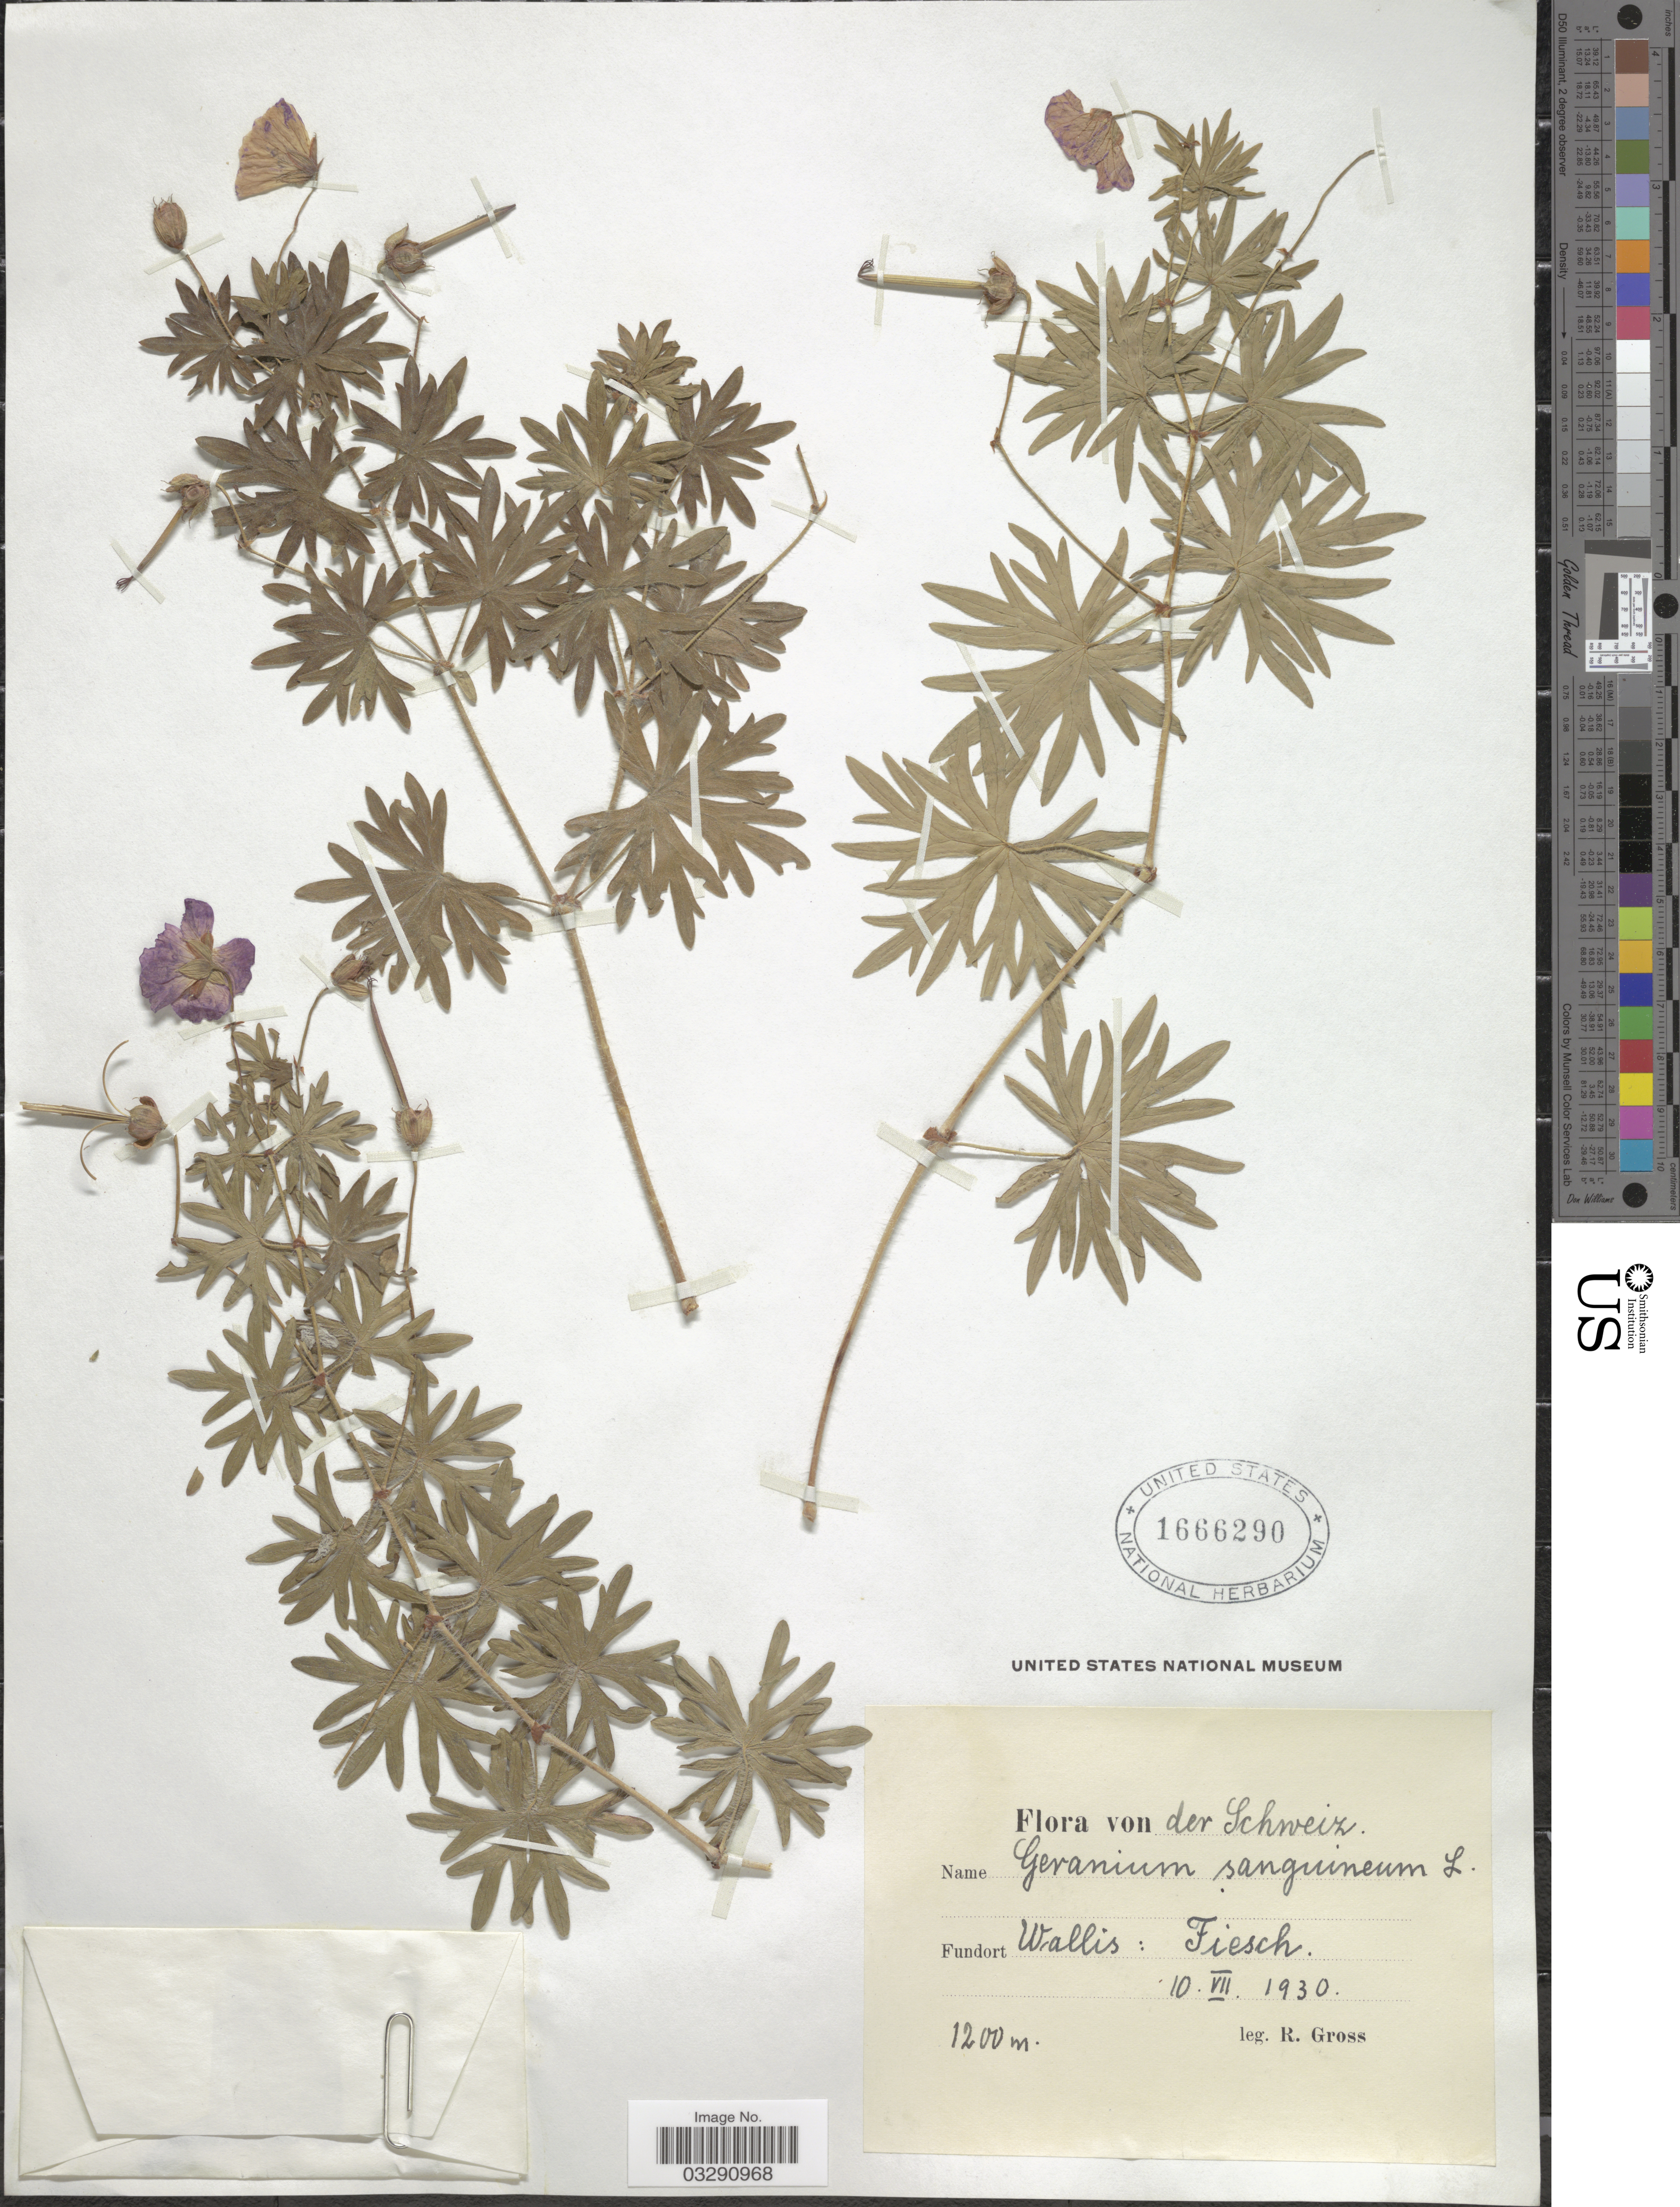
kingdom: Plantae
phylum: Tracheophyta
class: Magnoliopsida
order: Geraniales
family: Geraniaceae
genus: Geranium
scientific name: Geranium sanguineum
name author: L.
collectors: R. Gross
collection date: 1930-07-10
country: Switzerland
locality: Der Schweiz. Wallis: Fiesch.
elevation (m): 1200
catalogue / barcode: US 1666290